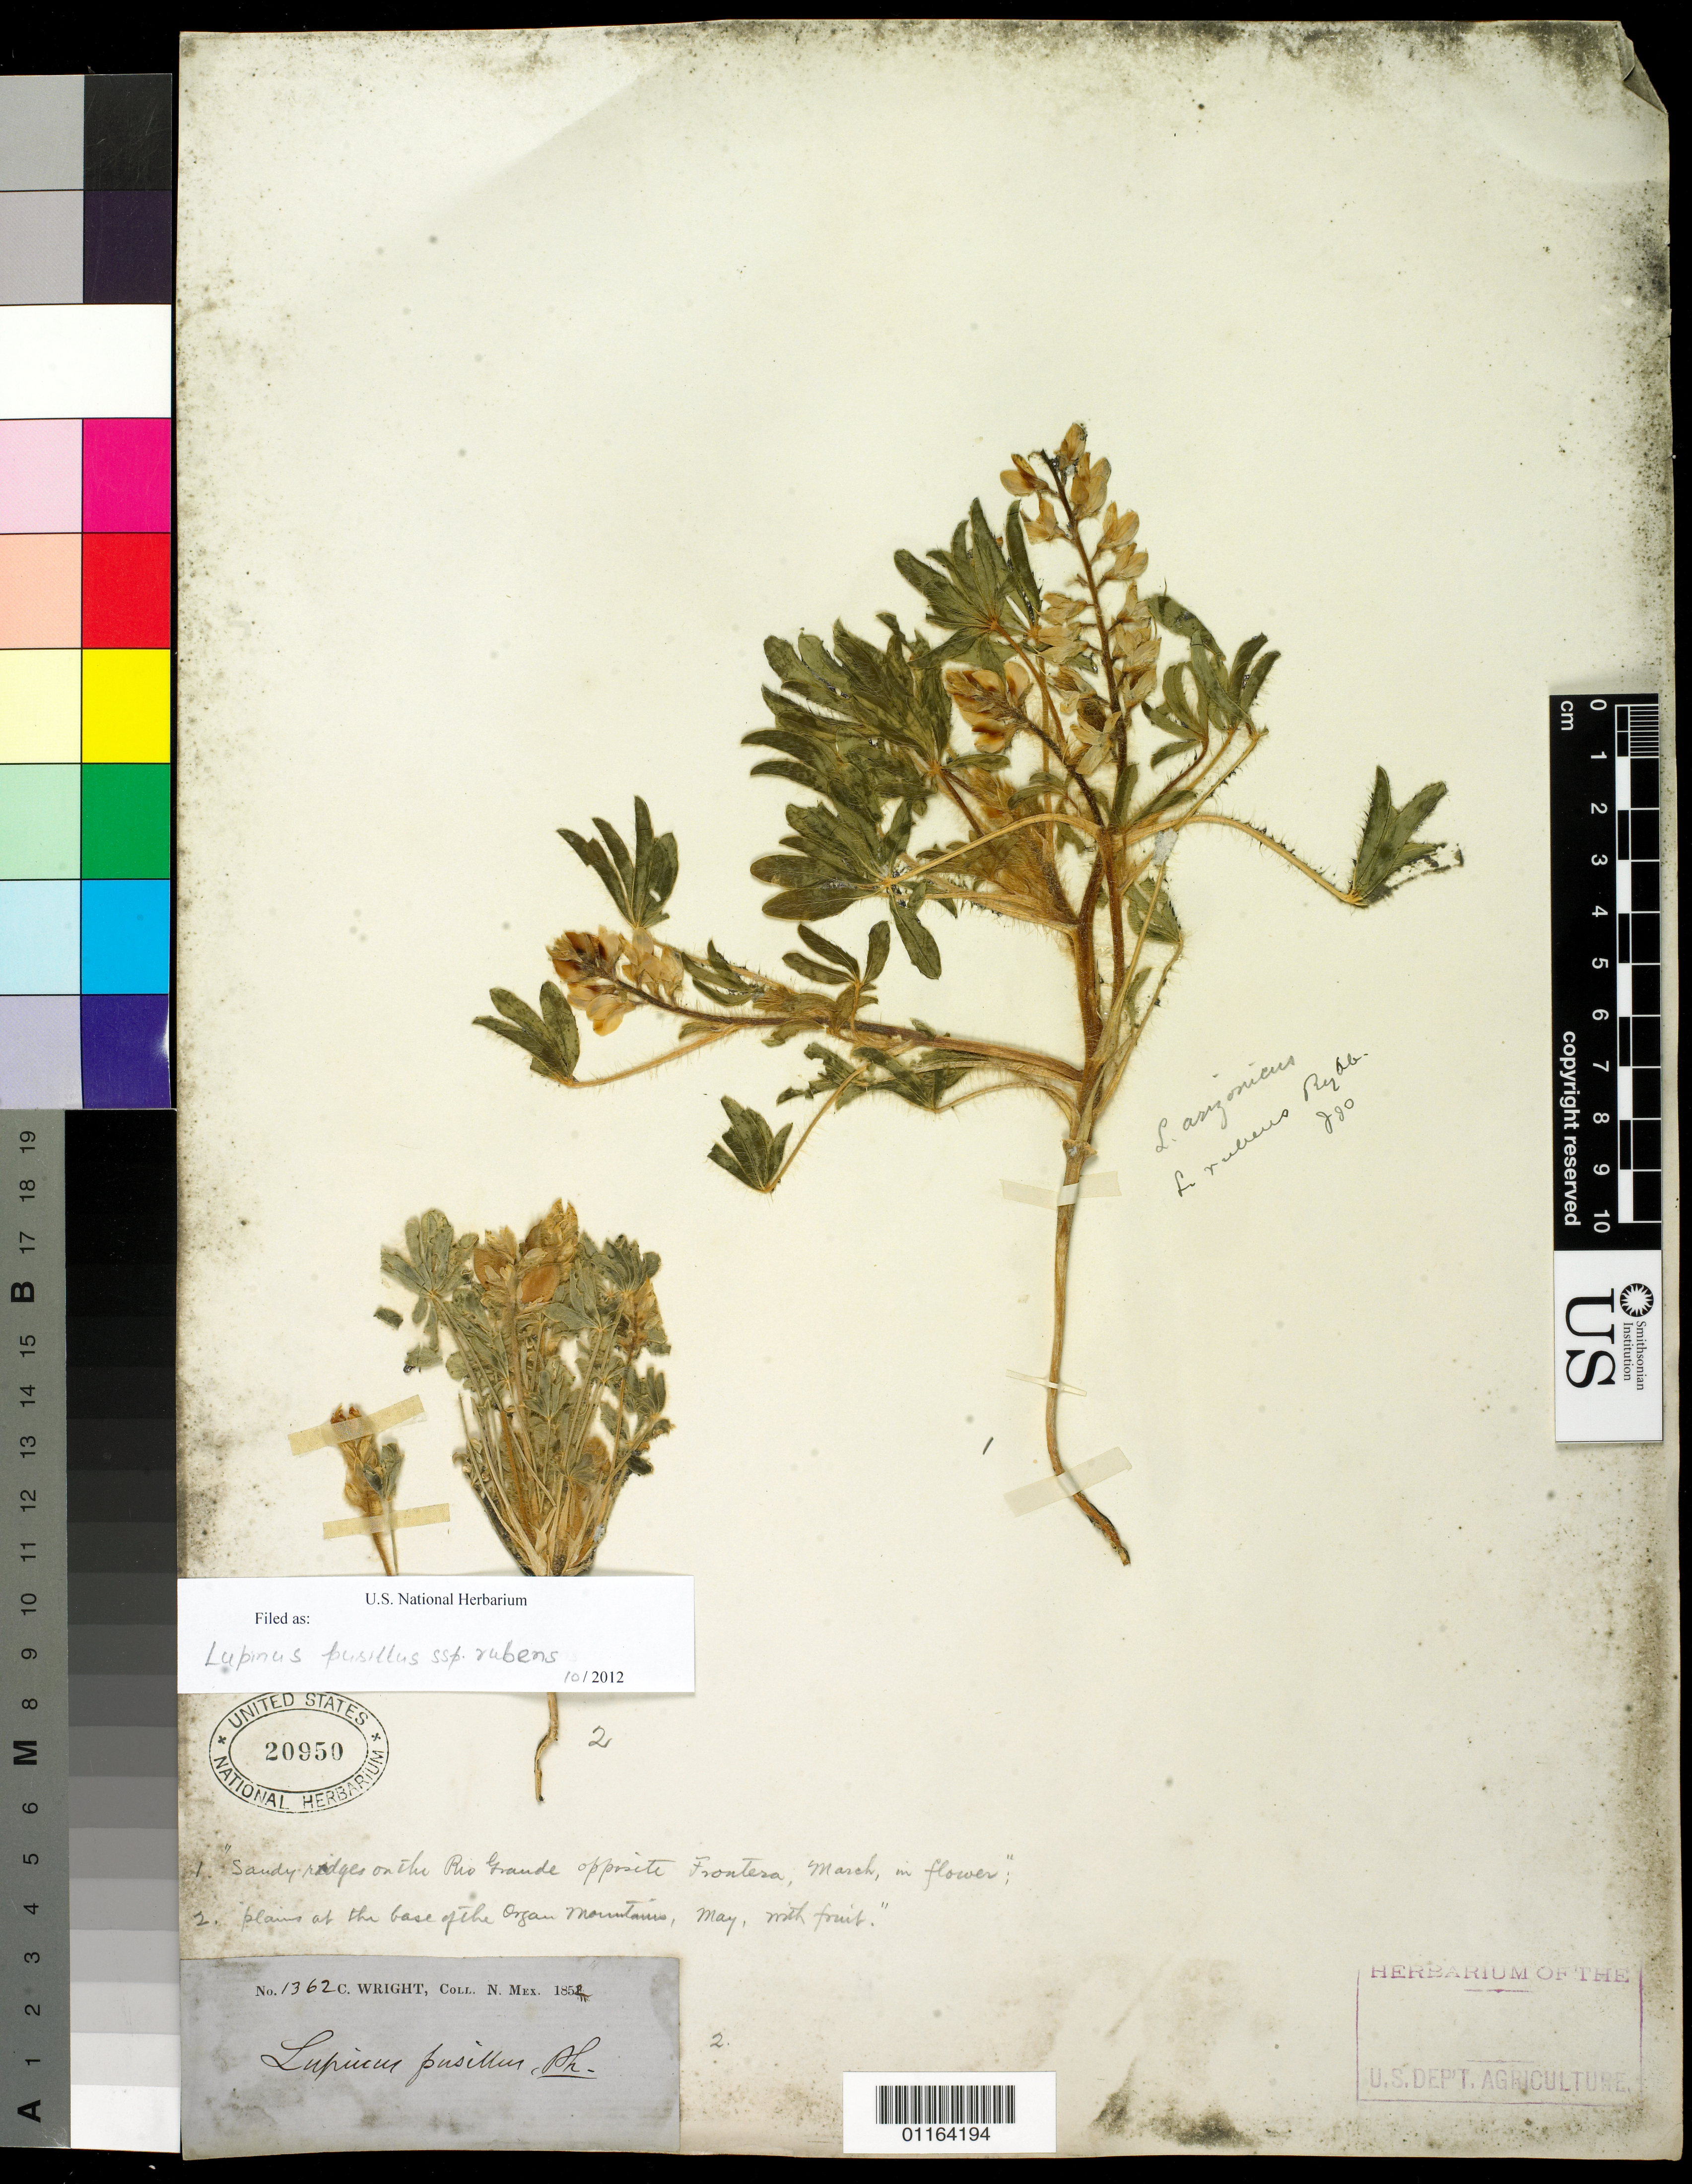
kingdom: Plantae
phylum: Tracheophyta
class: Magnoliopsida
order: Fabales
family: Fabaceae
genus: Lupinus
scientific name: Lupinus pusillus subsp. rubens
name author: (Rydb.) D.B. Dunn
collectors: C. Wright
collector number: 1362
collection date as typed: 1852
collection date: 1852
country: United States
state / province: New Mexico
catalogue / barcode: US 20950